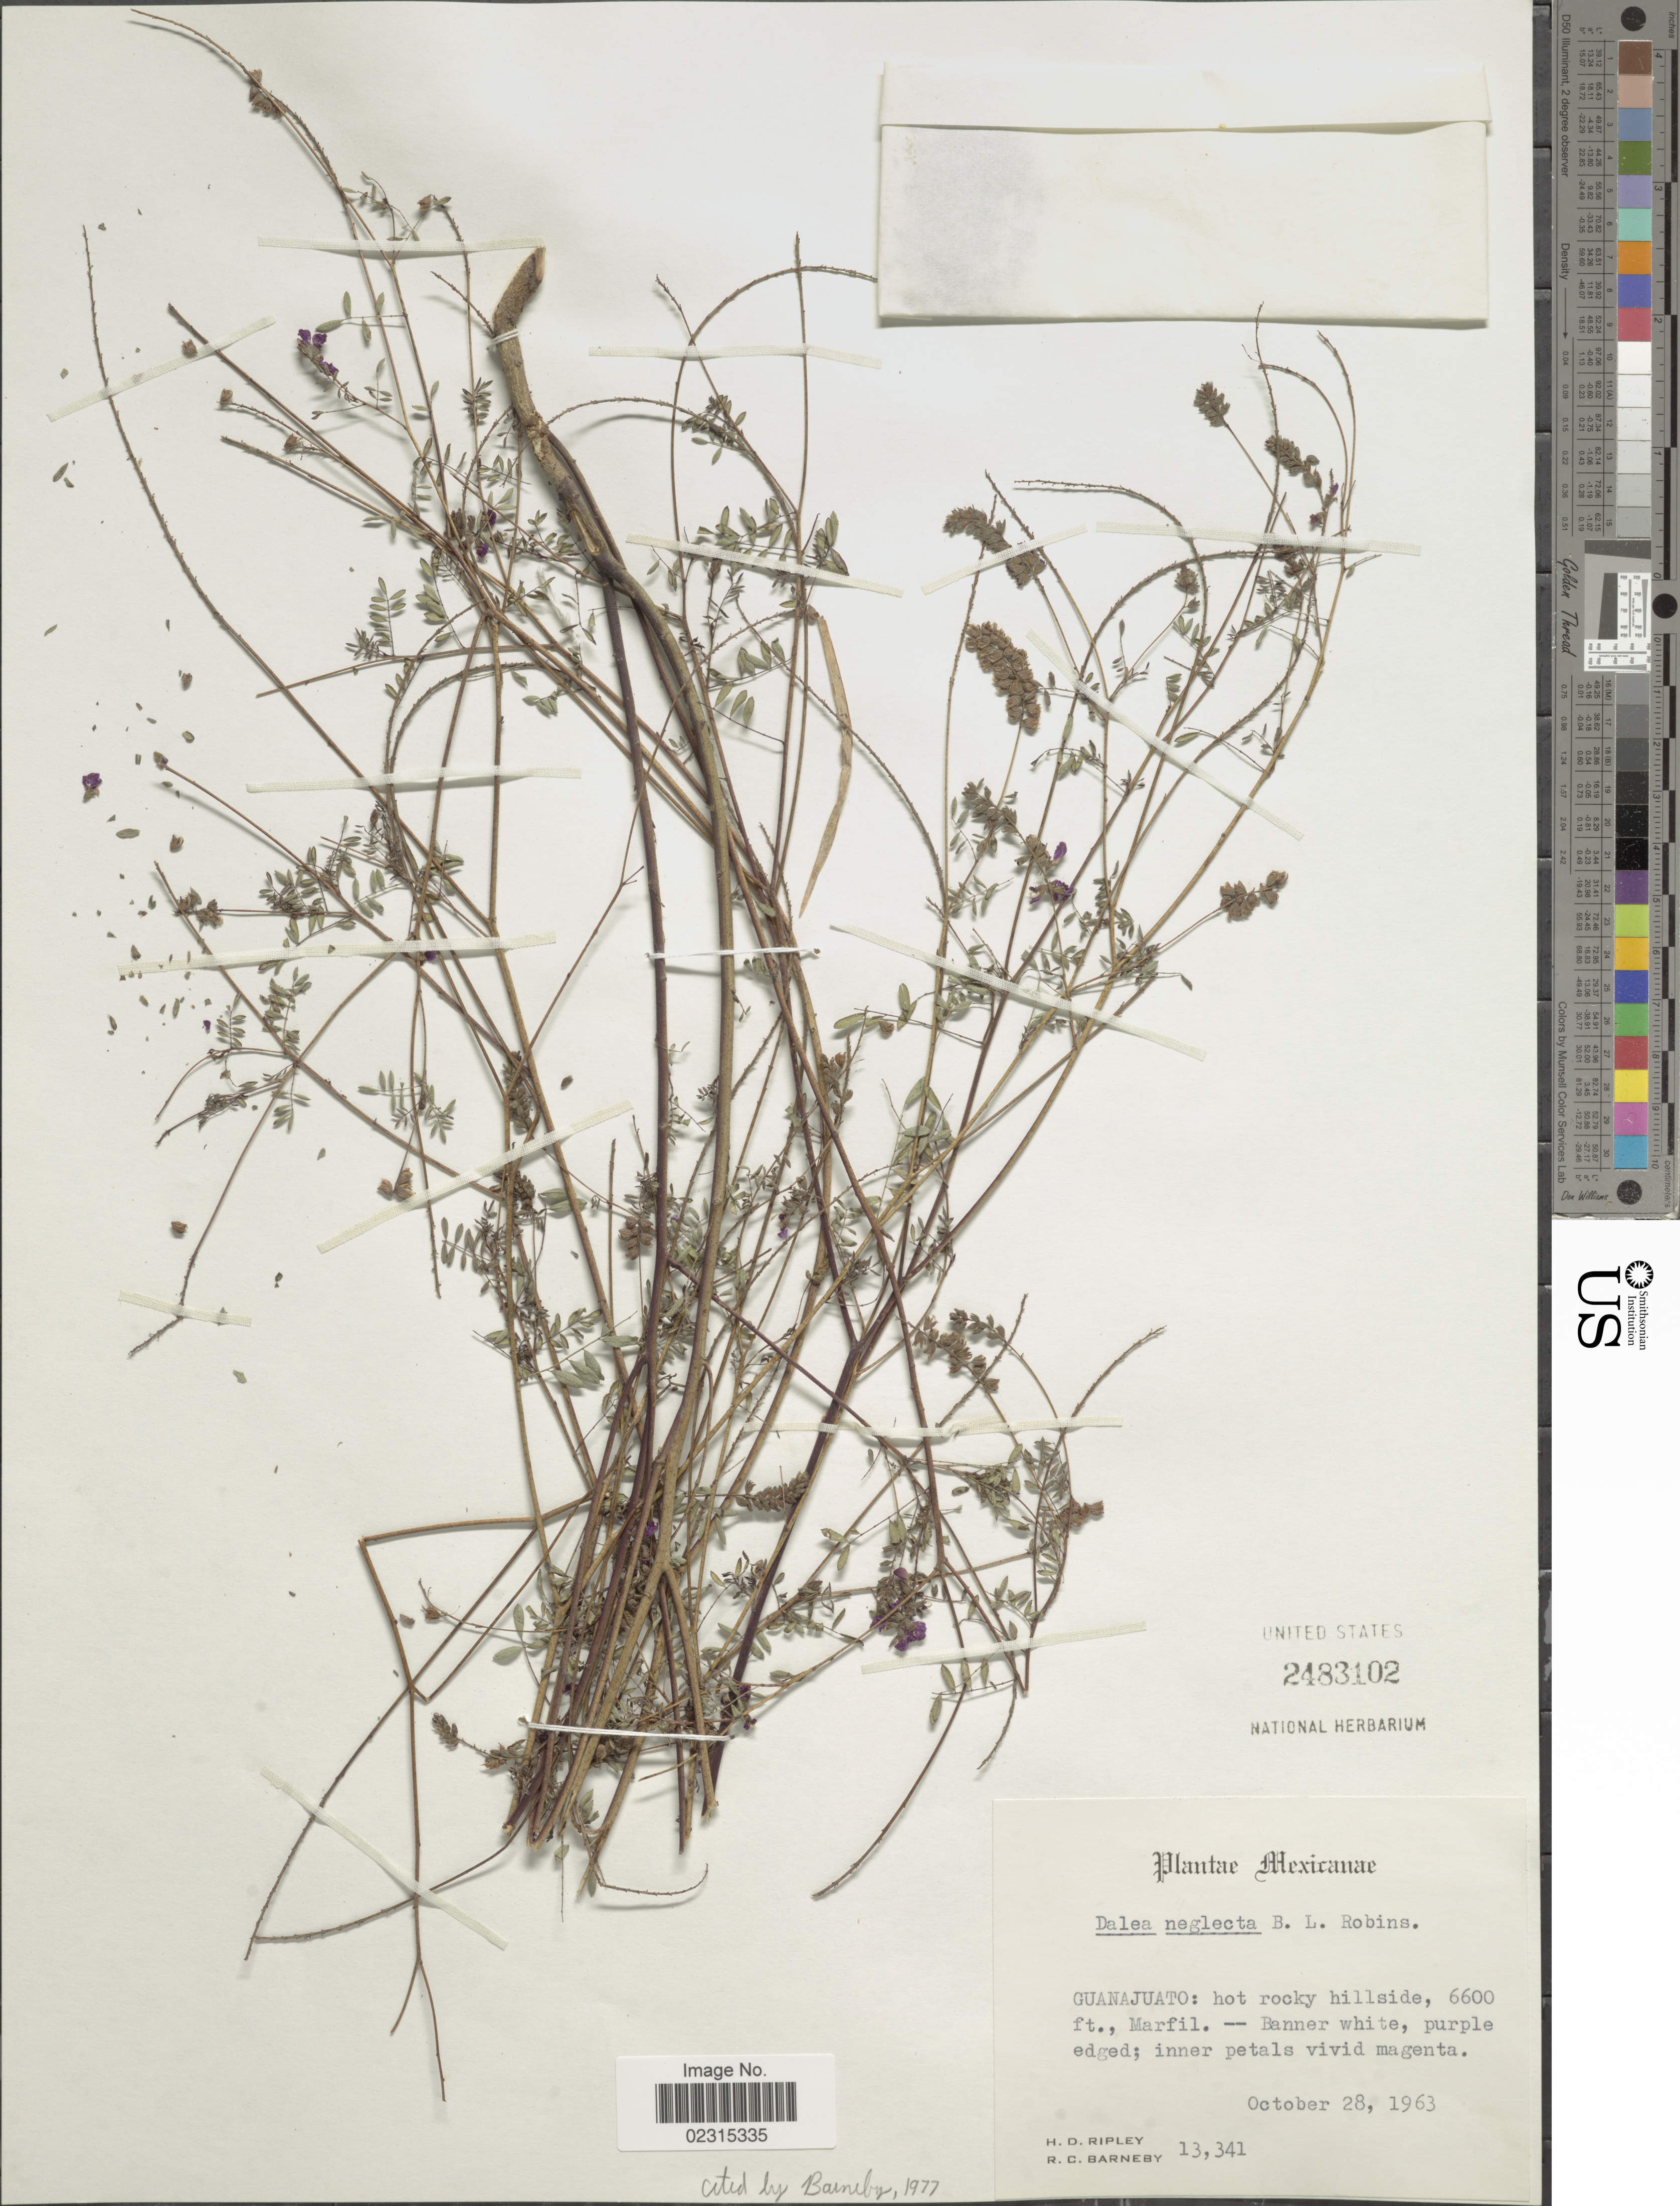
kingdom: Plantae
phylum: Tracheophyta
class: Magnoliopsida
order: Fabales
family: Fabaceae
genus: Marina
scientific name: Marina neglecta var. neglecta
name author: (B.L. Rob.) Barneby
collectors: H. Ripley & R. C. Barneby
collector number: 13341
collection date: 1963-10-28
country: Mexico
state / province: Guanajuato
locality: Marfil.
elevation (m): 2012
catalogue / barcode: US 2483102